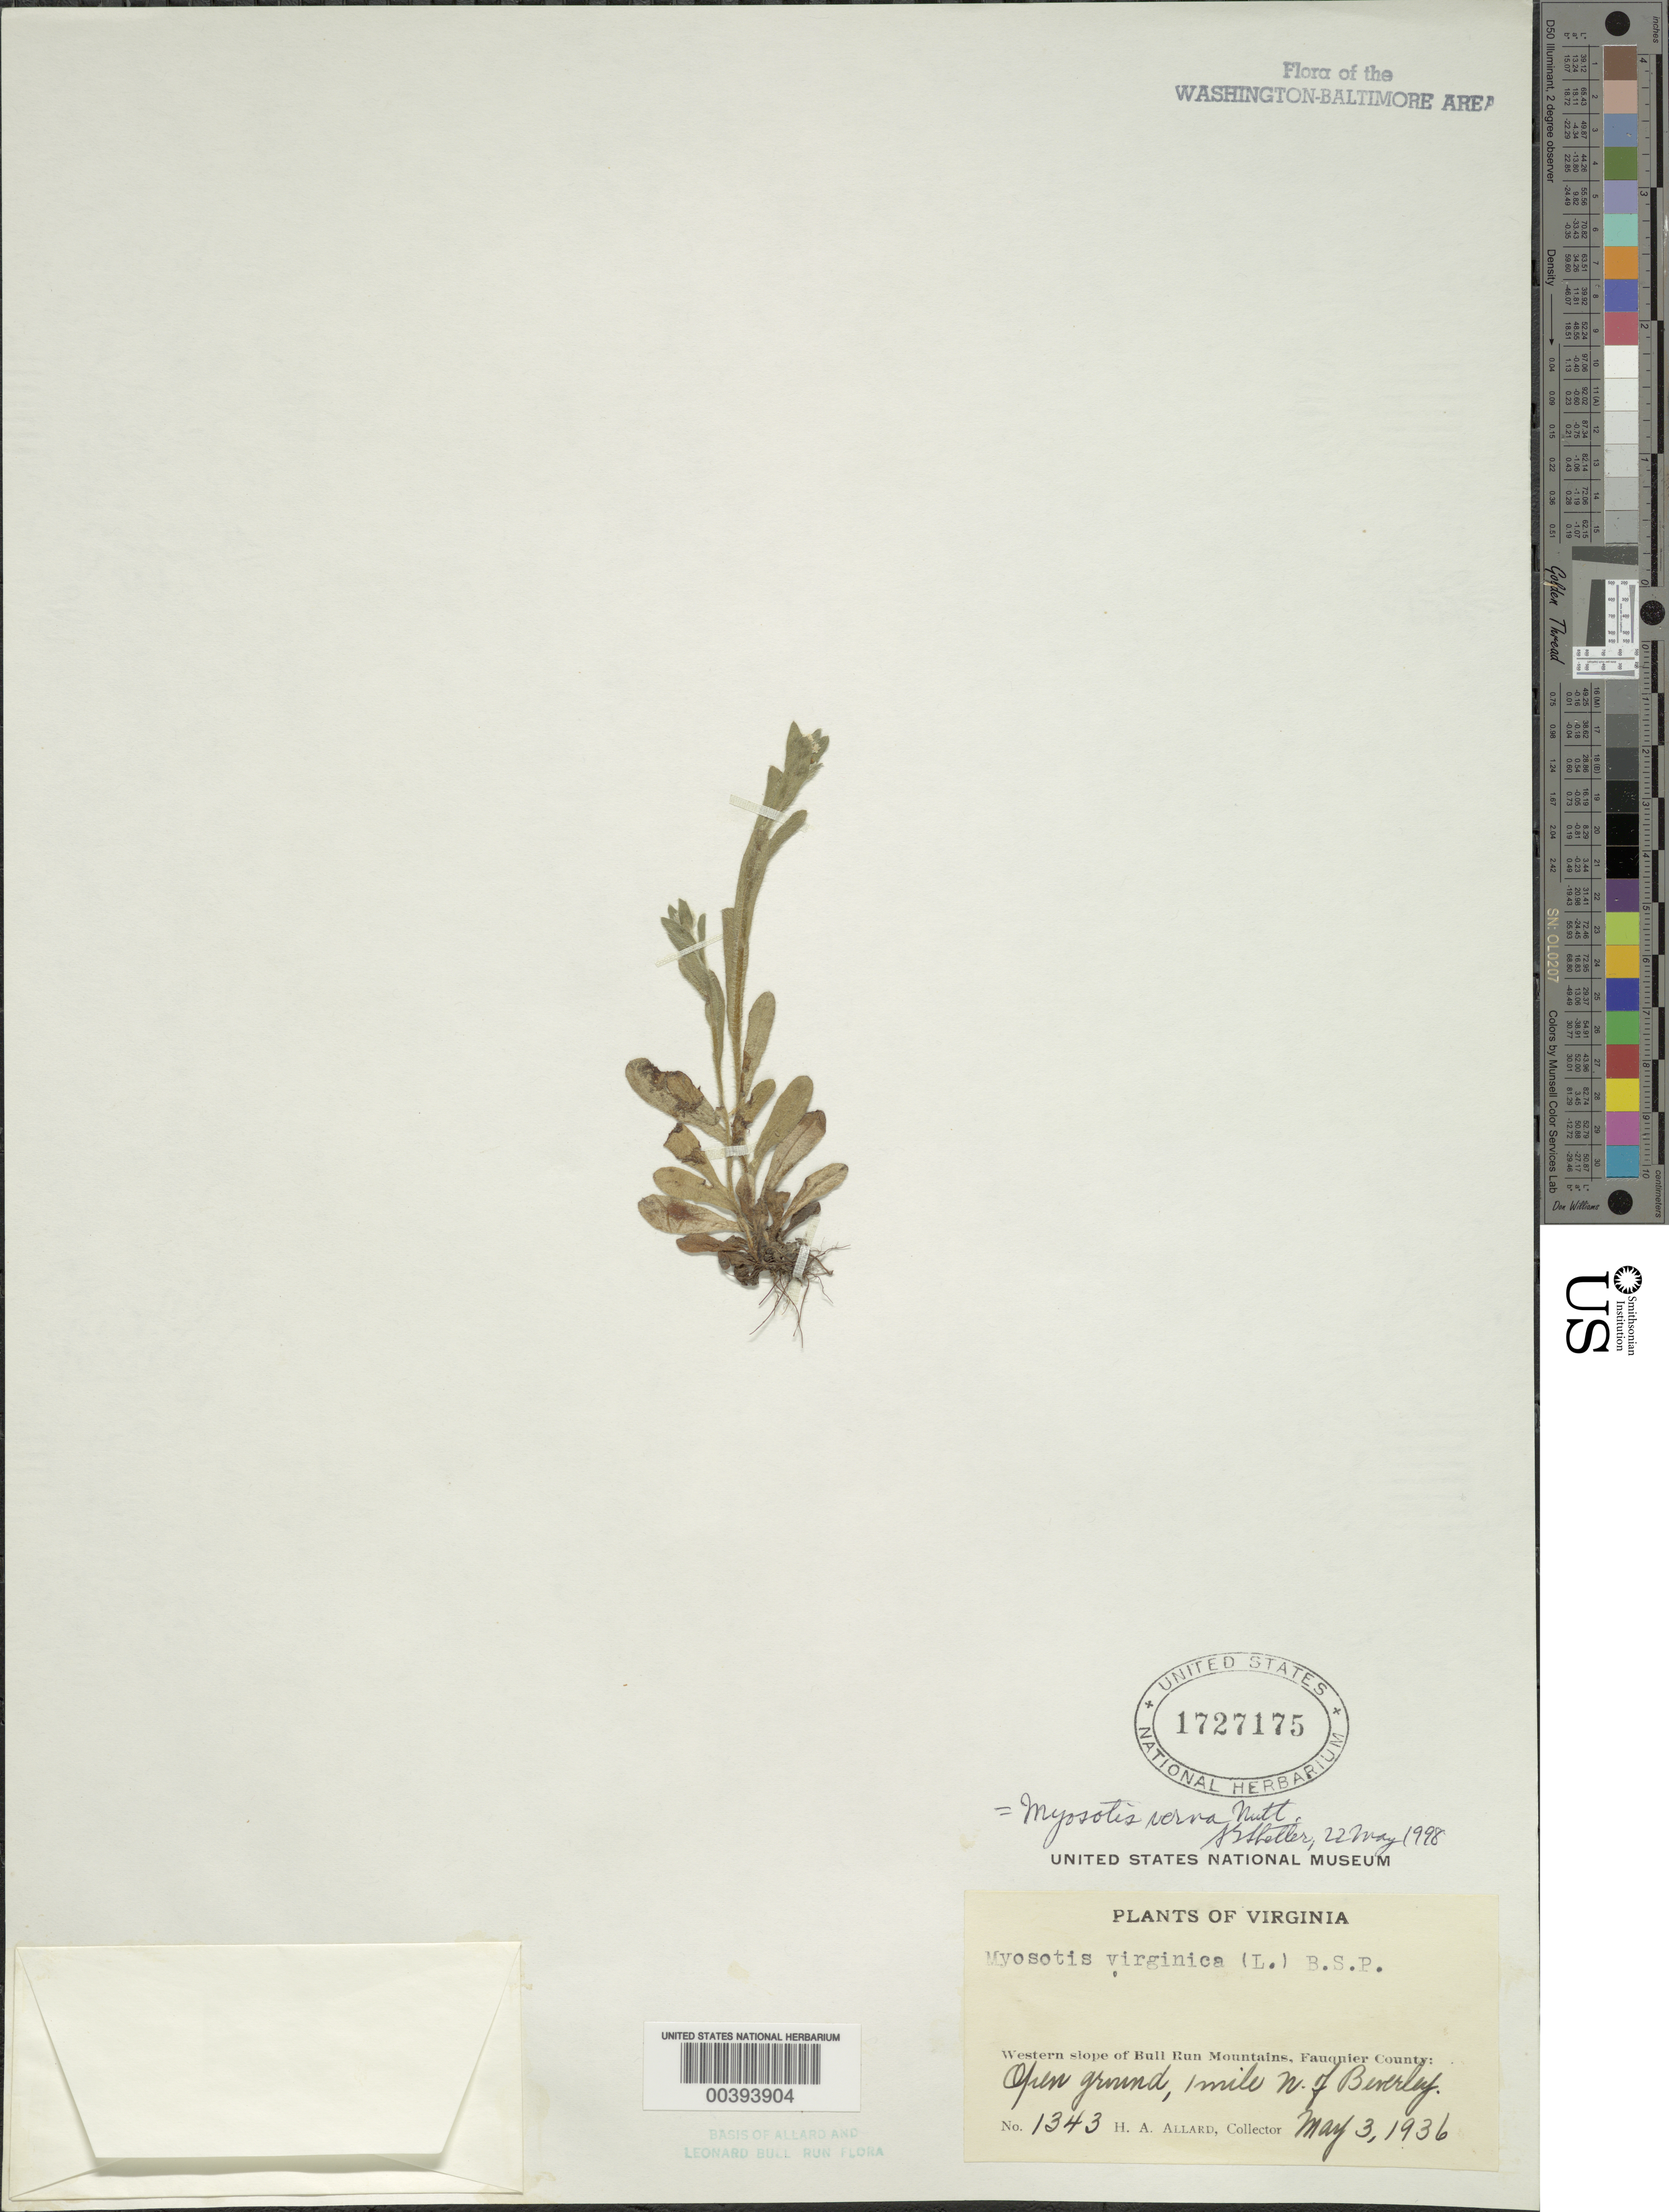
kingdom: Plantae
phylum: Tracheophyta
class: Magnoliopsida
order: Boraginales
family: Boraginaceae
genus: Myosotis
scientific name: Myosotis verna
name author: Nutt.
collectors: H. A. Allard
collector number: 1343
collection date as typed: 03 May 1936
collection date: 1936-05-03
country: United States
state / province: Virginia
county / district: Fauquier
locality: Western Slope of Bull Run Mountains, 1 Mile North of Beverley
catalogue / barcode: US 1727175